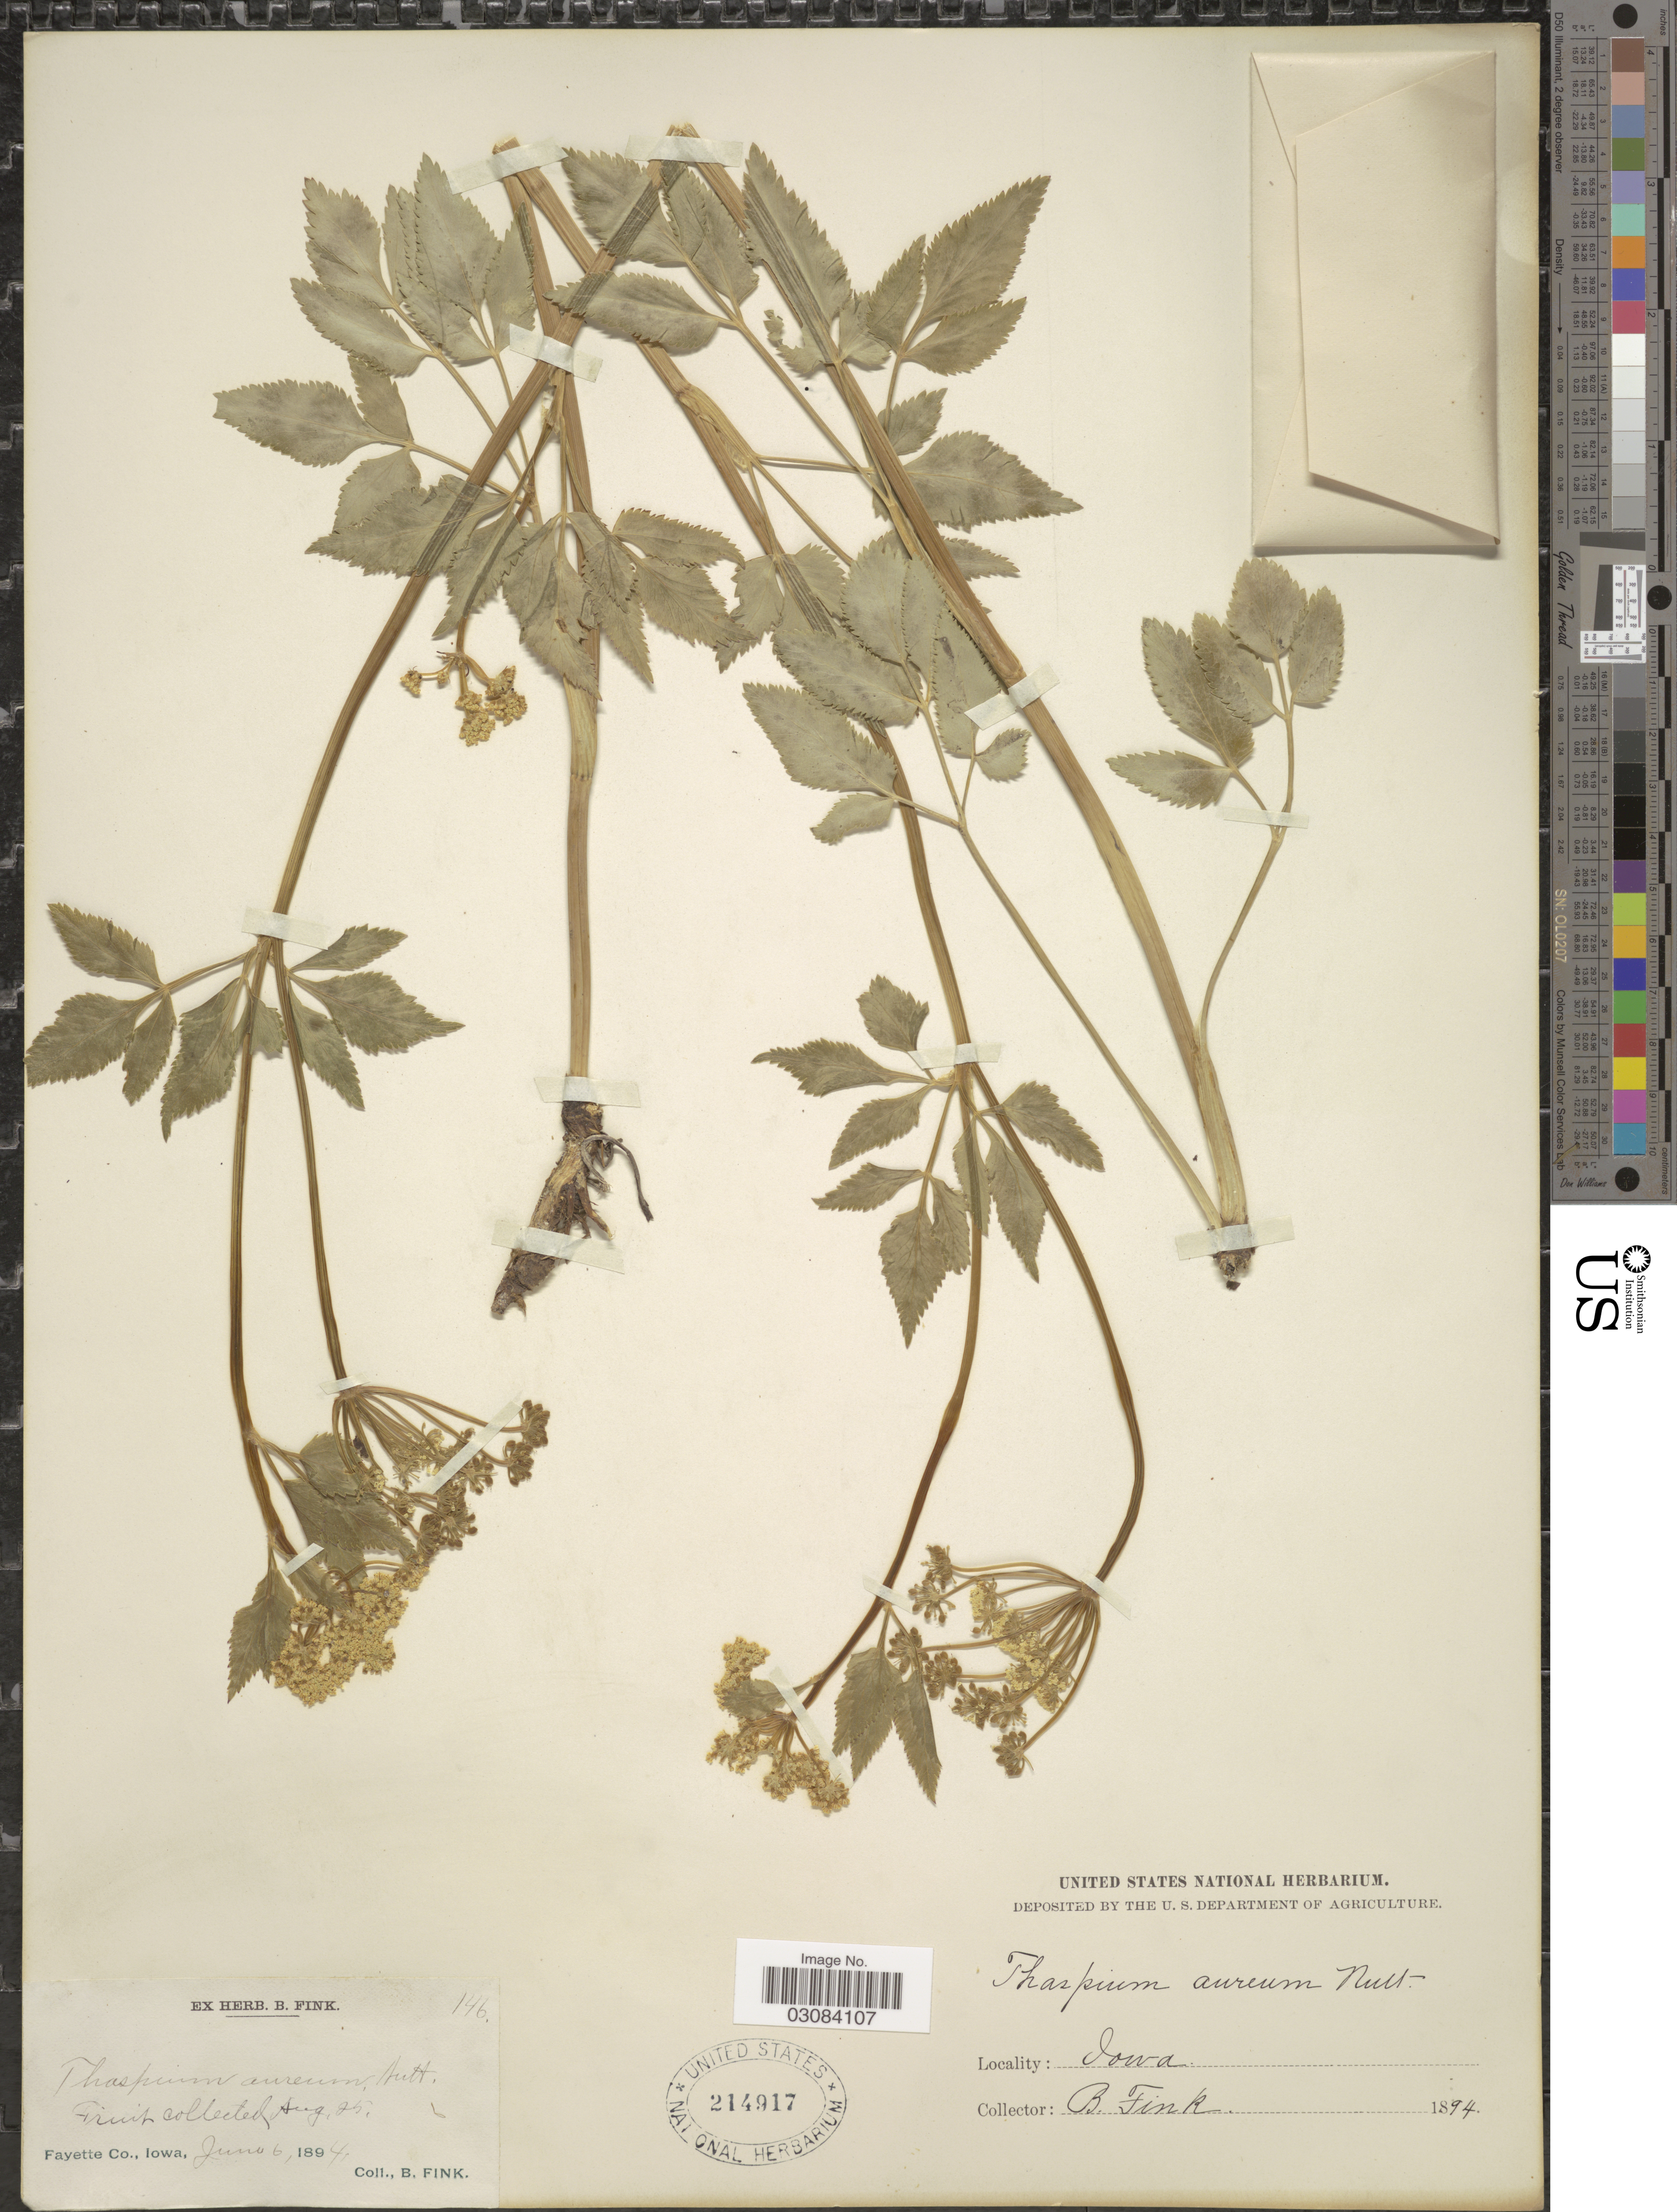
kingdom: Plantae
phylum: Tracheophyta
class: Magnoliopsida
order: Apiales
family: Apiaceae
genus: Zizia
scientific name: Zizia aurea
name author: (L.) Koch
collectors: B. Fink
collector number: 146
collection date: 1894-06-06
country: United States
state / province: Iowa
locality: Fayette Co.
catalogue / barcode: US 214917